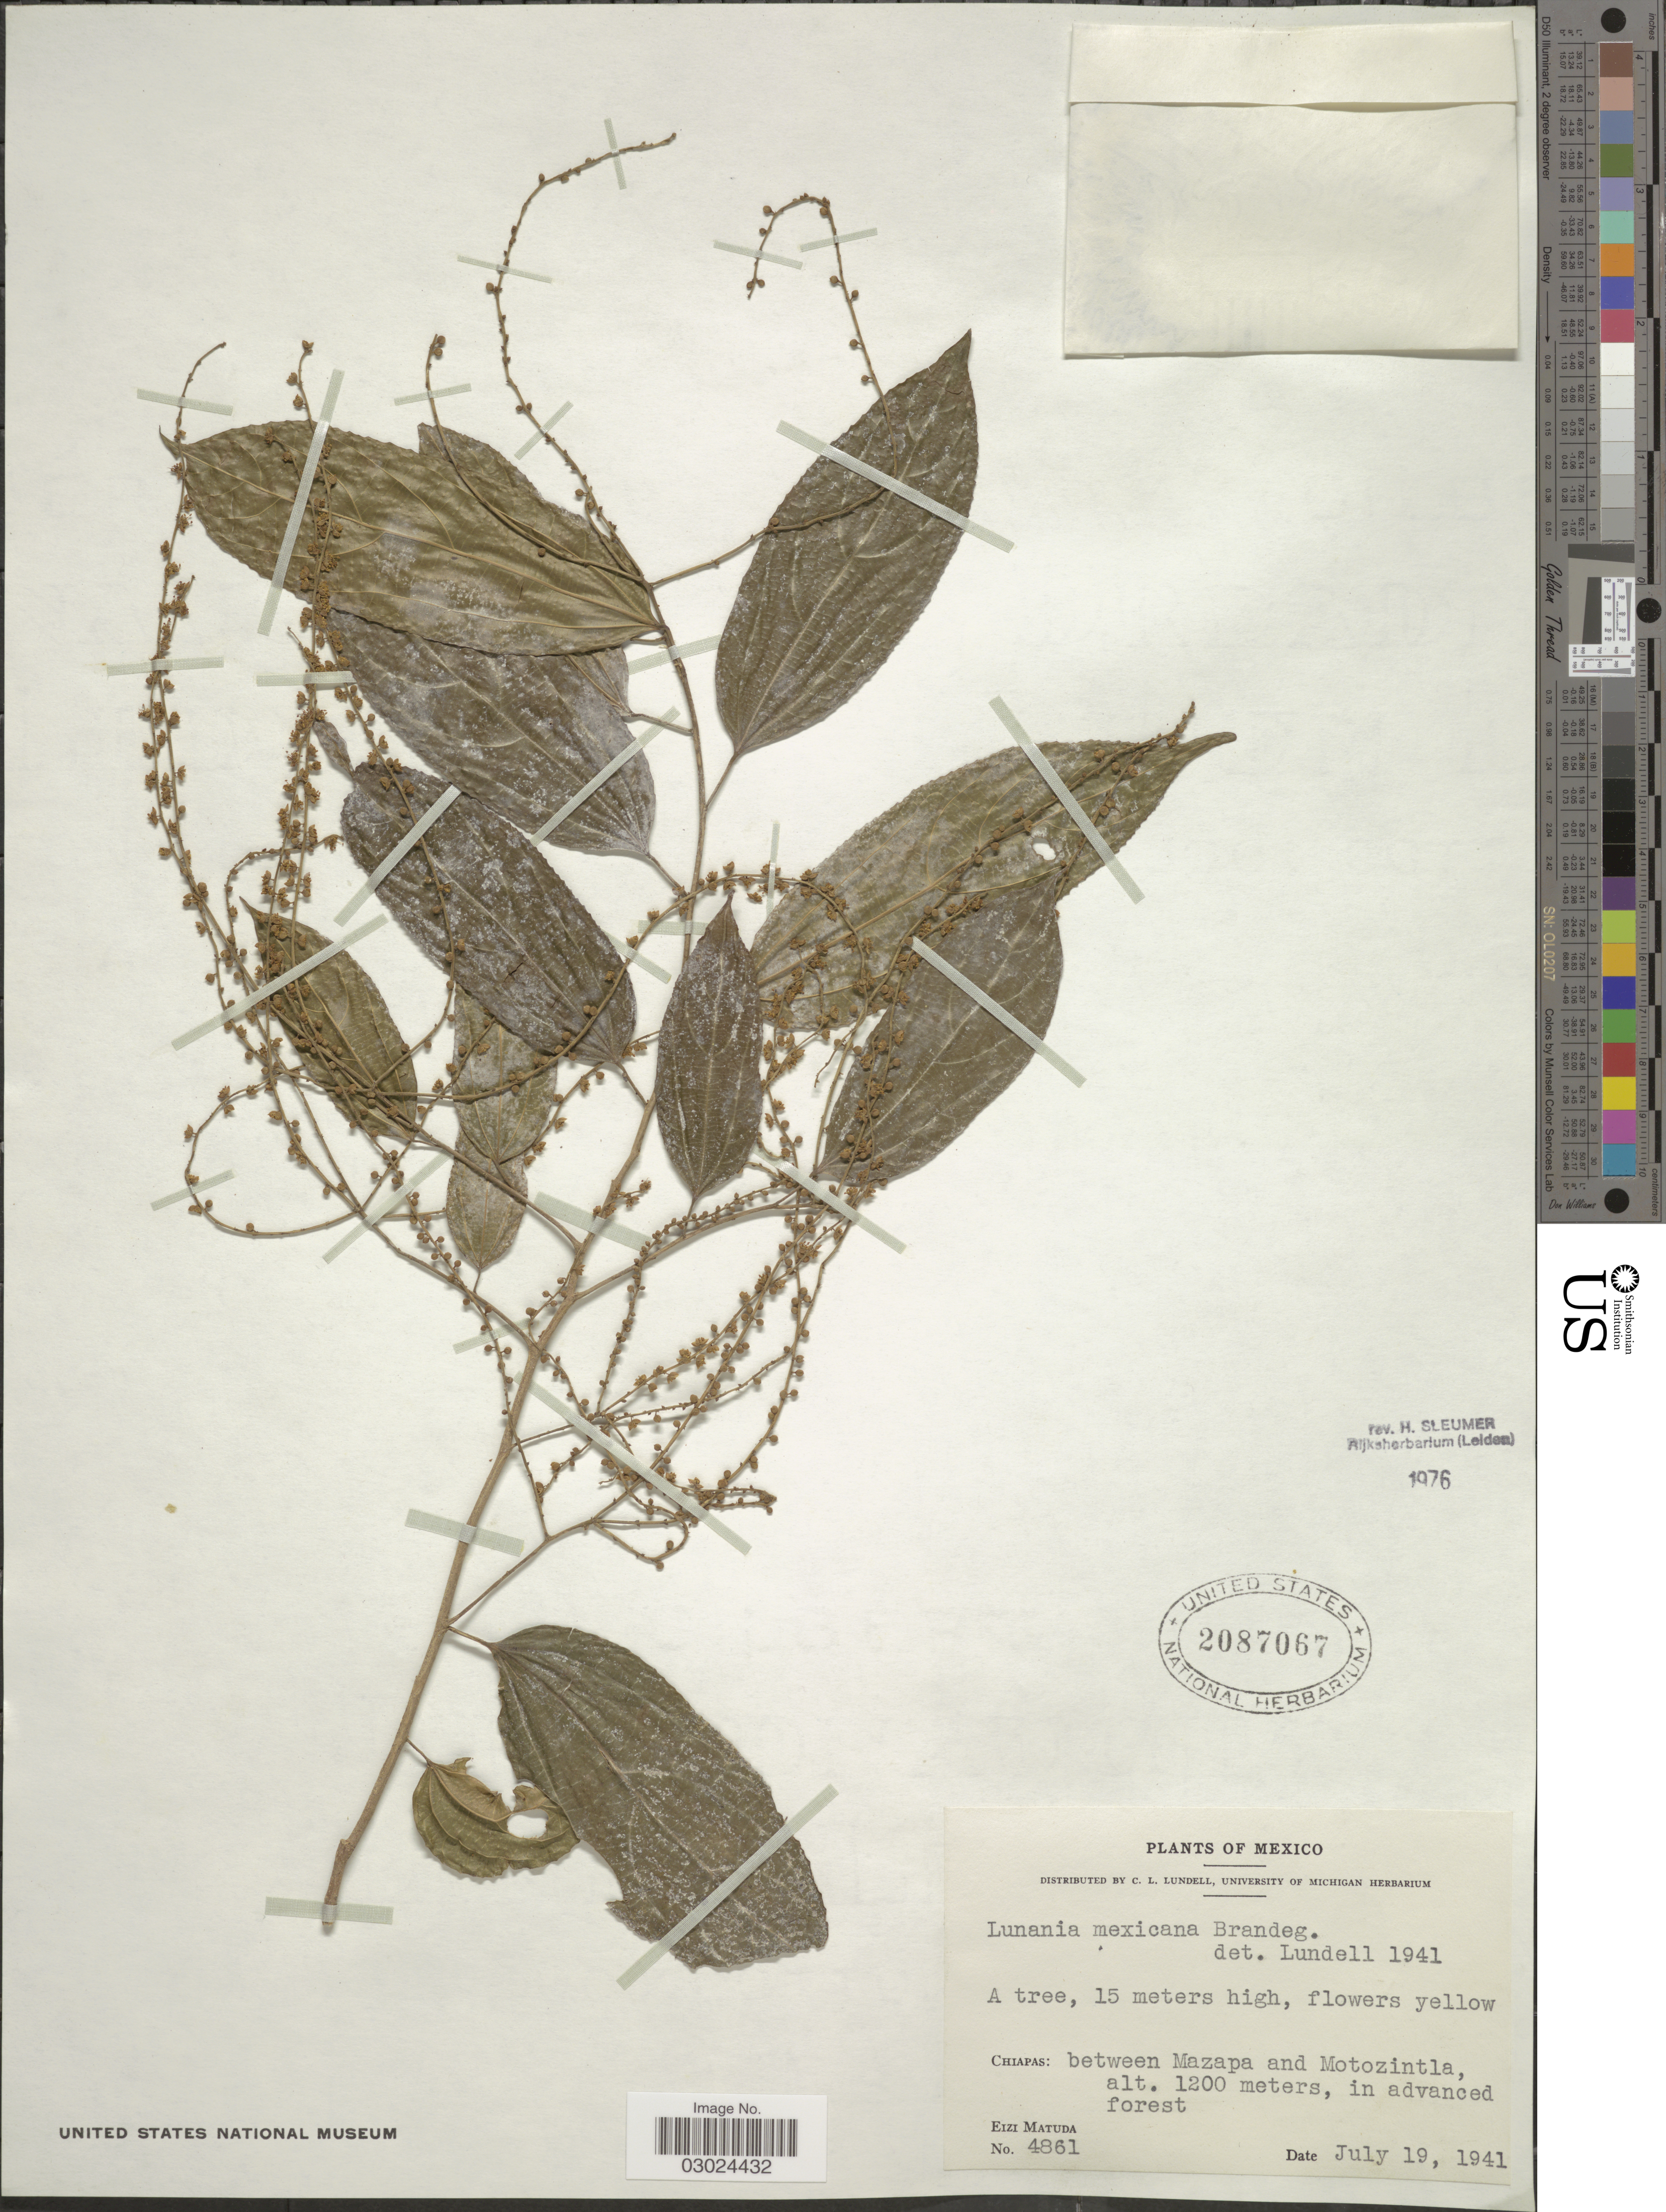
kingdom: Plantae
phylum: Tracheophyta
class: Magnoliopsida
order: Malpighiales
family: Salicaceae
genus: Lunania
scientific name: Lunania mexicana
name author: Brandegee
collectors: E. Matuda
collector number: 4861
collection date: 1941-07-19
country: Mexico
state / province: Chiapas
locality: Chiapas: between Mazapa and Motozintla.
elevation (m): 1200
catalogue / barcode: US 2087067